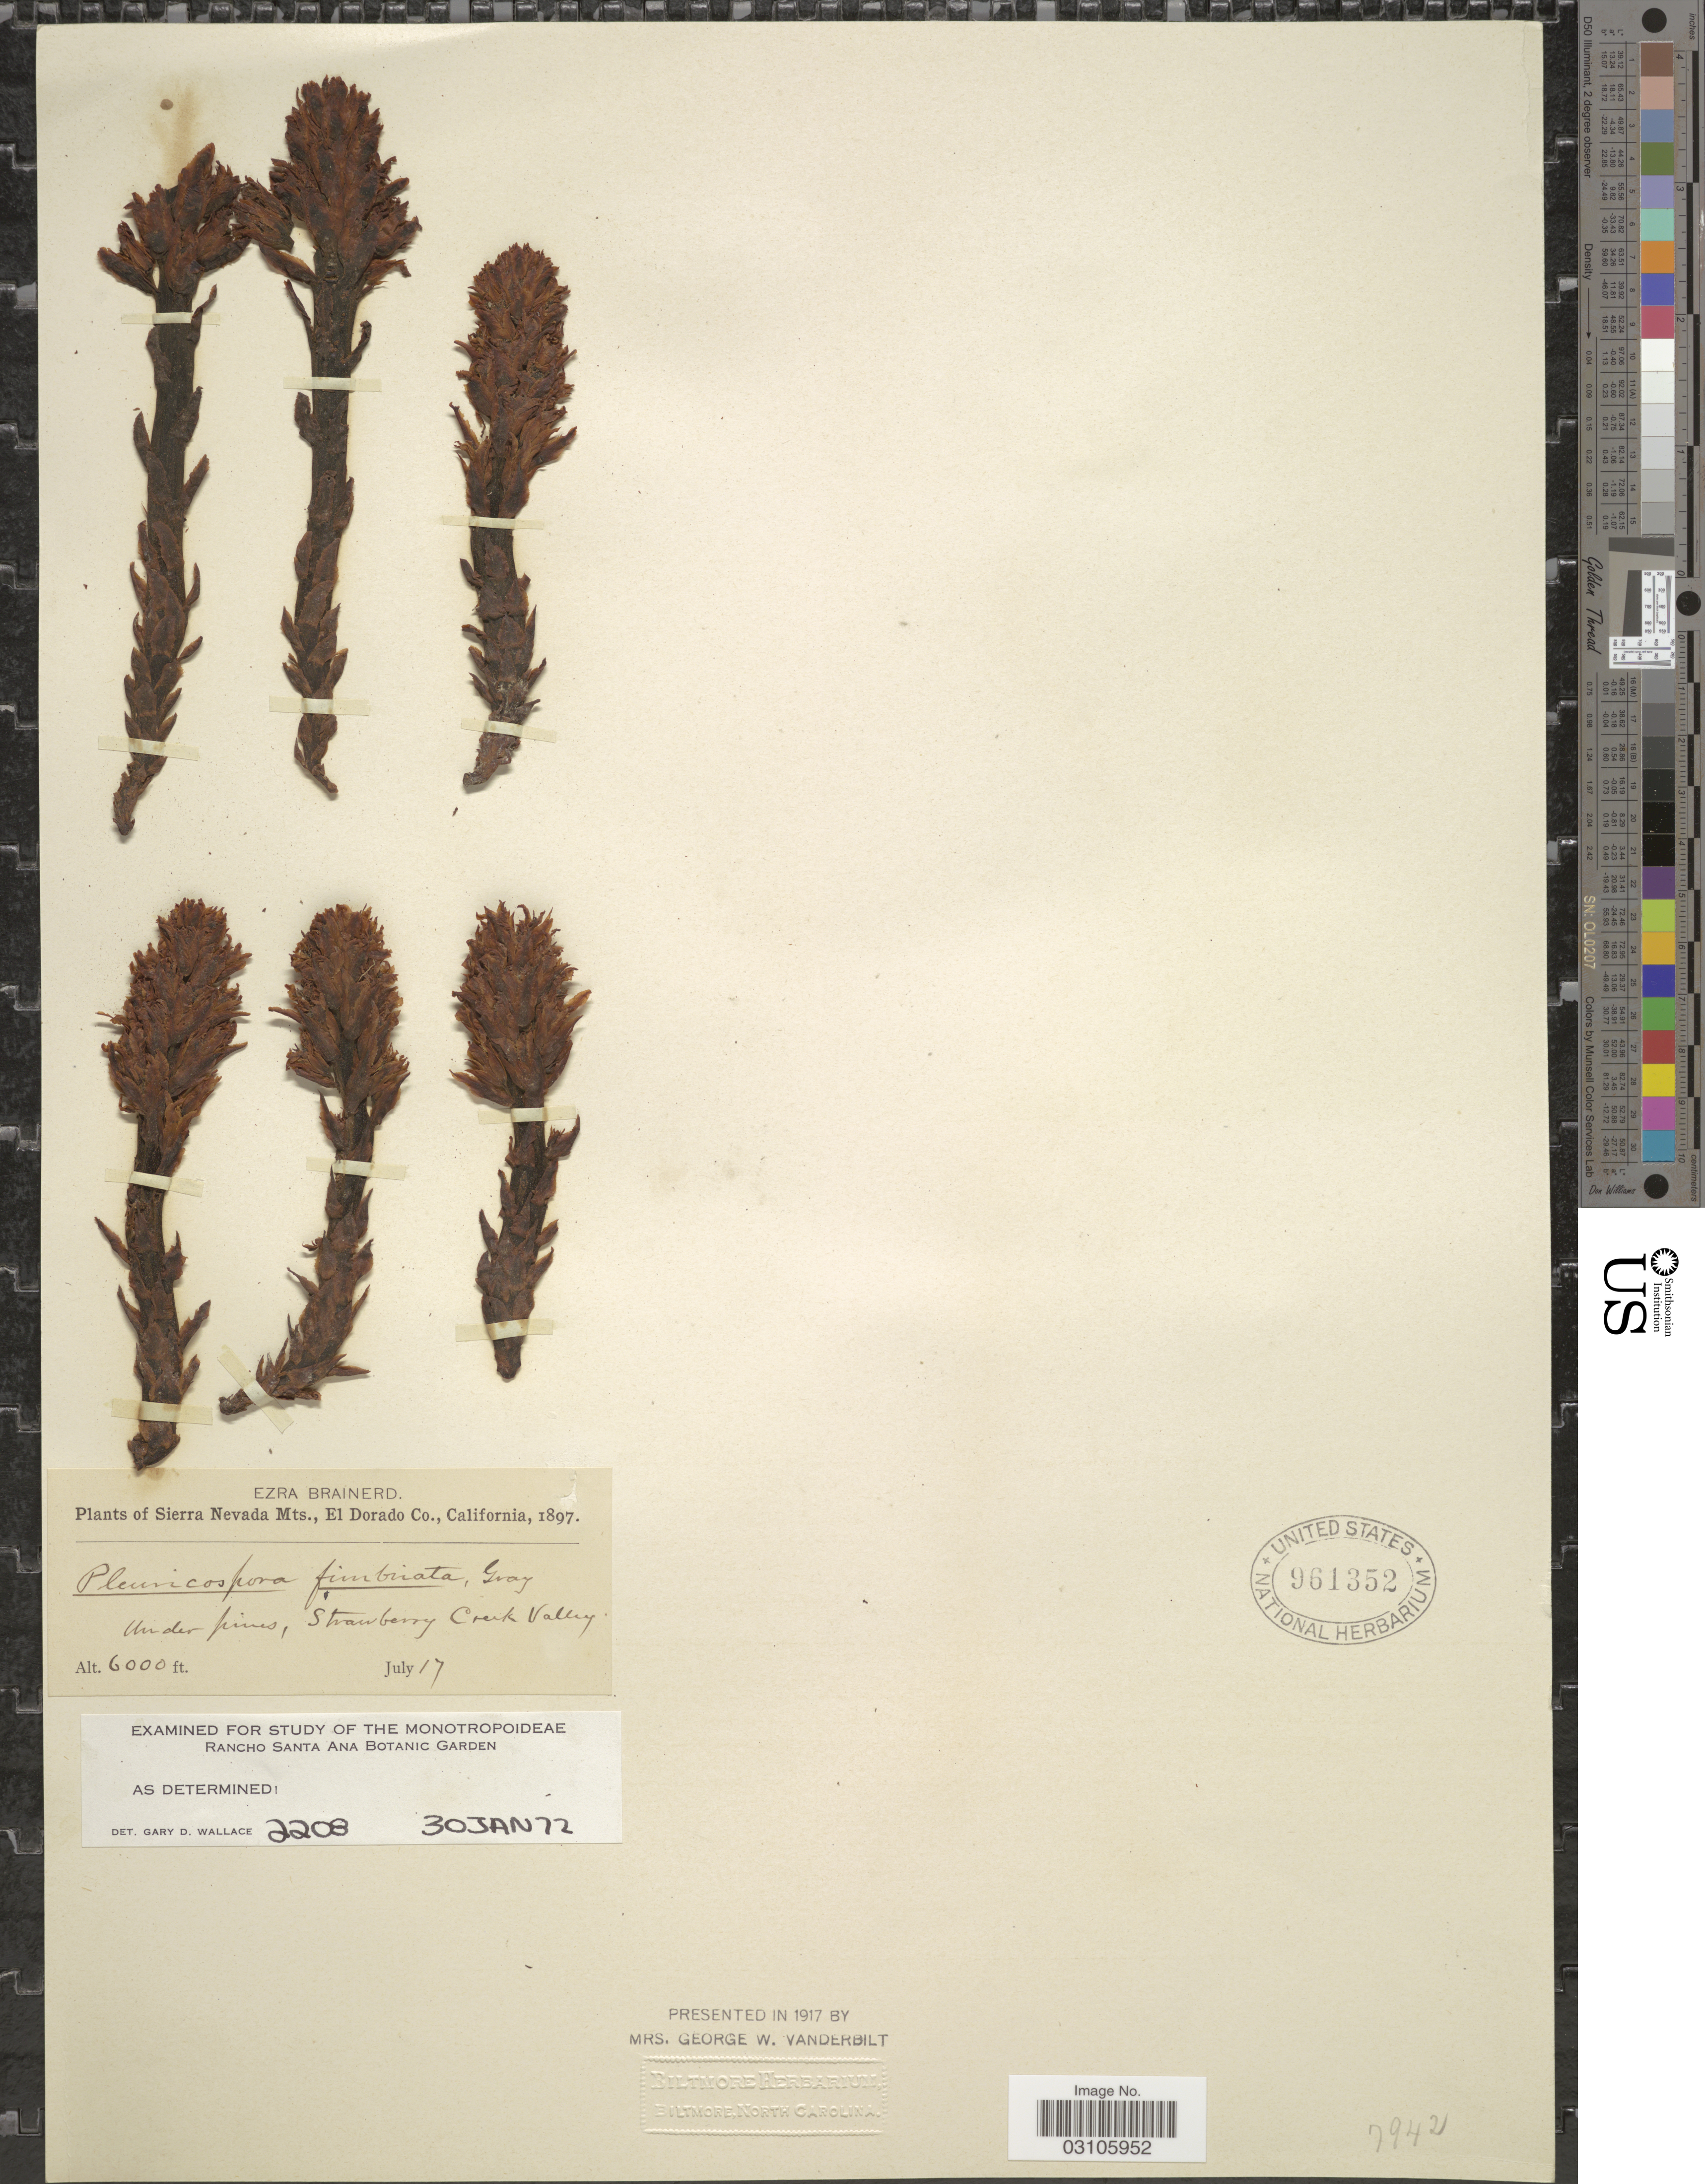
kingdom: Plantae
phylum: Tracheophyta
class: Magnoliopsida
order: Ericales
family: Ericaceae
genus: Pleuricospora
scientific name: Pleuricospora sp.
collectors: E. Brainerd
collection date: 1897-07-17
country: United States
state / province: California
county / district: El Dorado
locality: Sierra Nevada Mts., El Dorado Co. Strawberry Creek Valley.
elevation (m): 1829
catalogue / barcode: US 961352